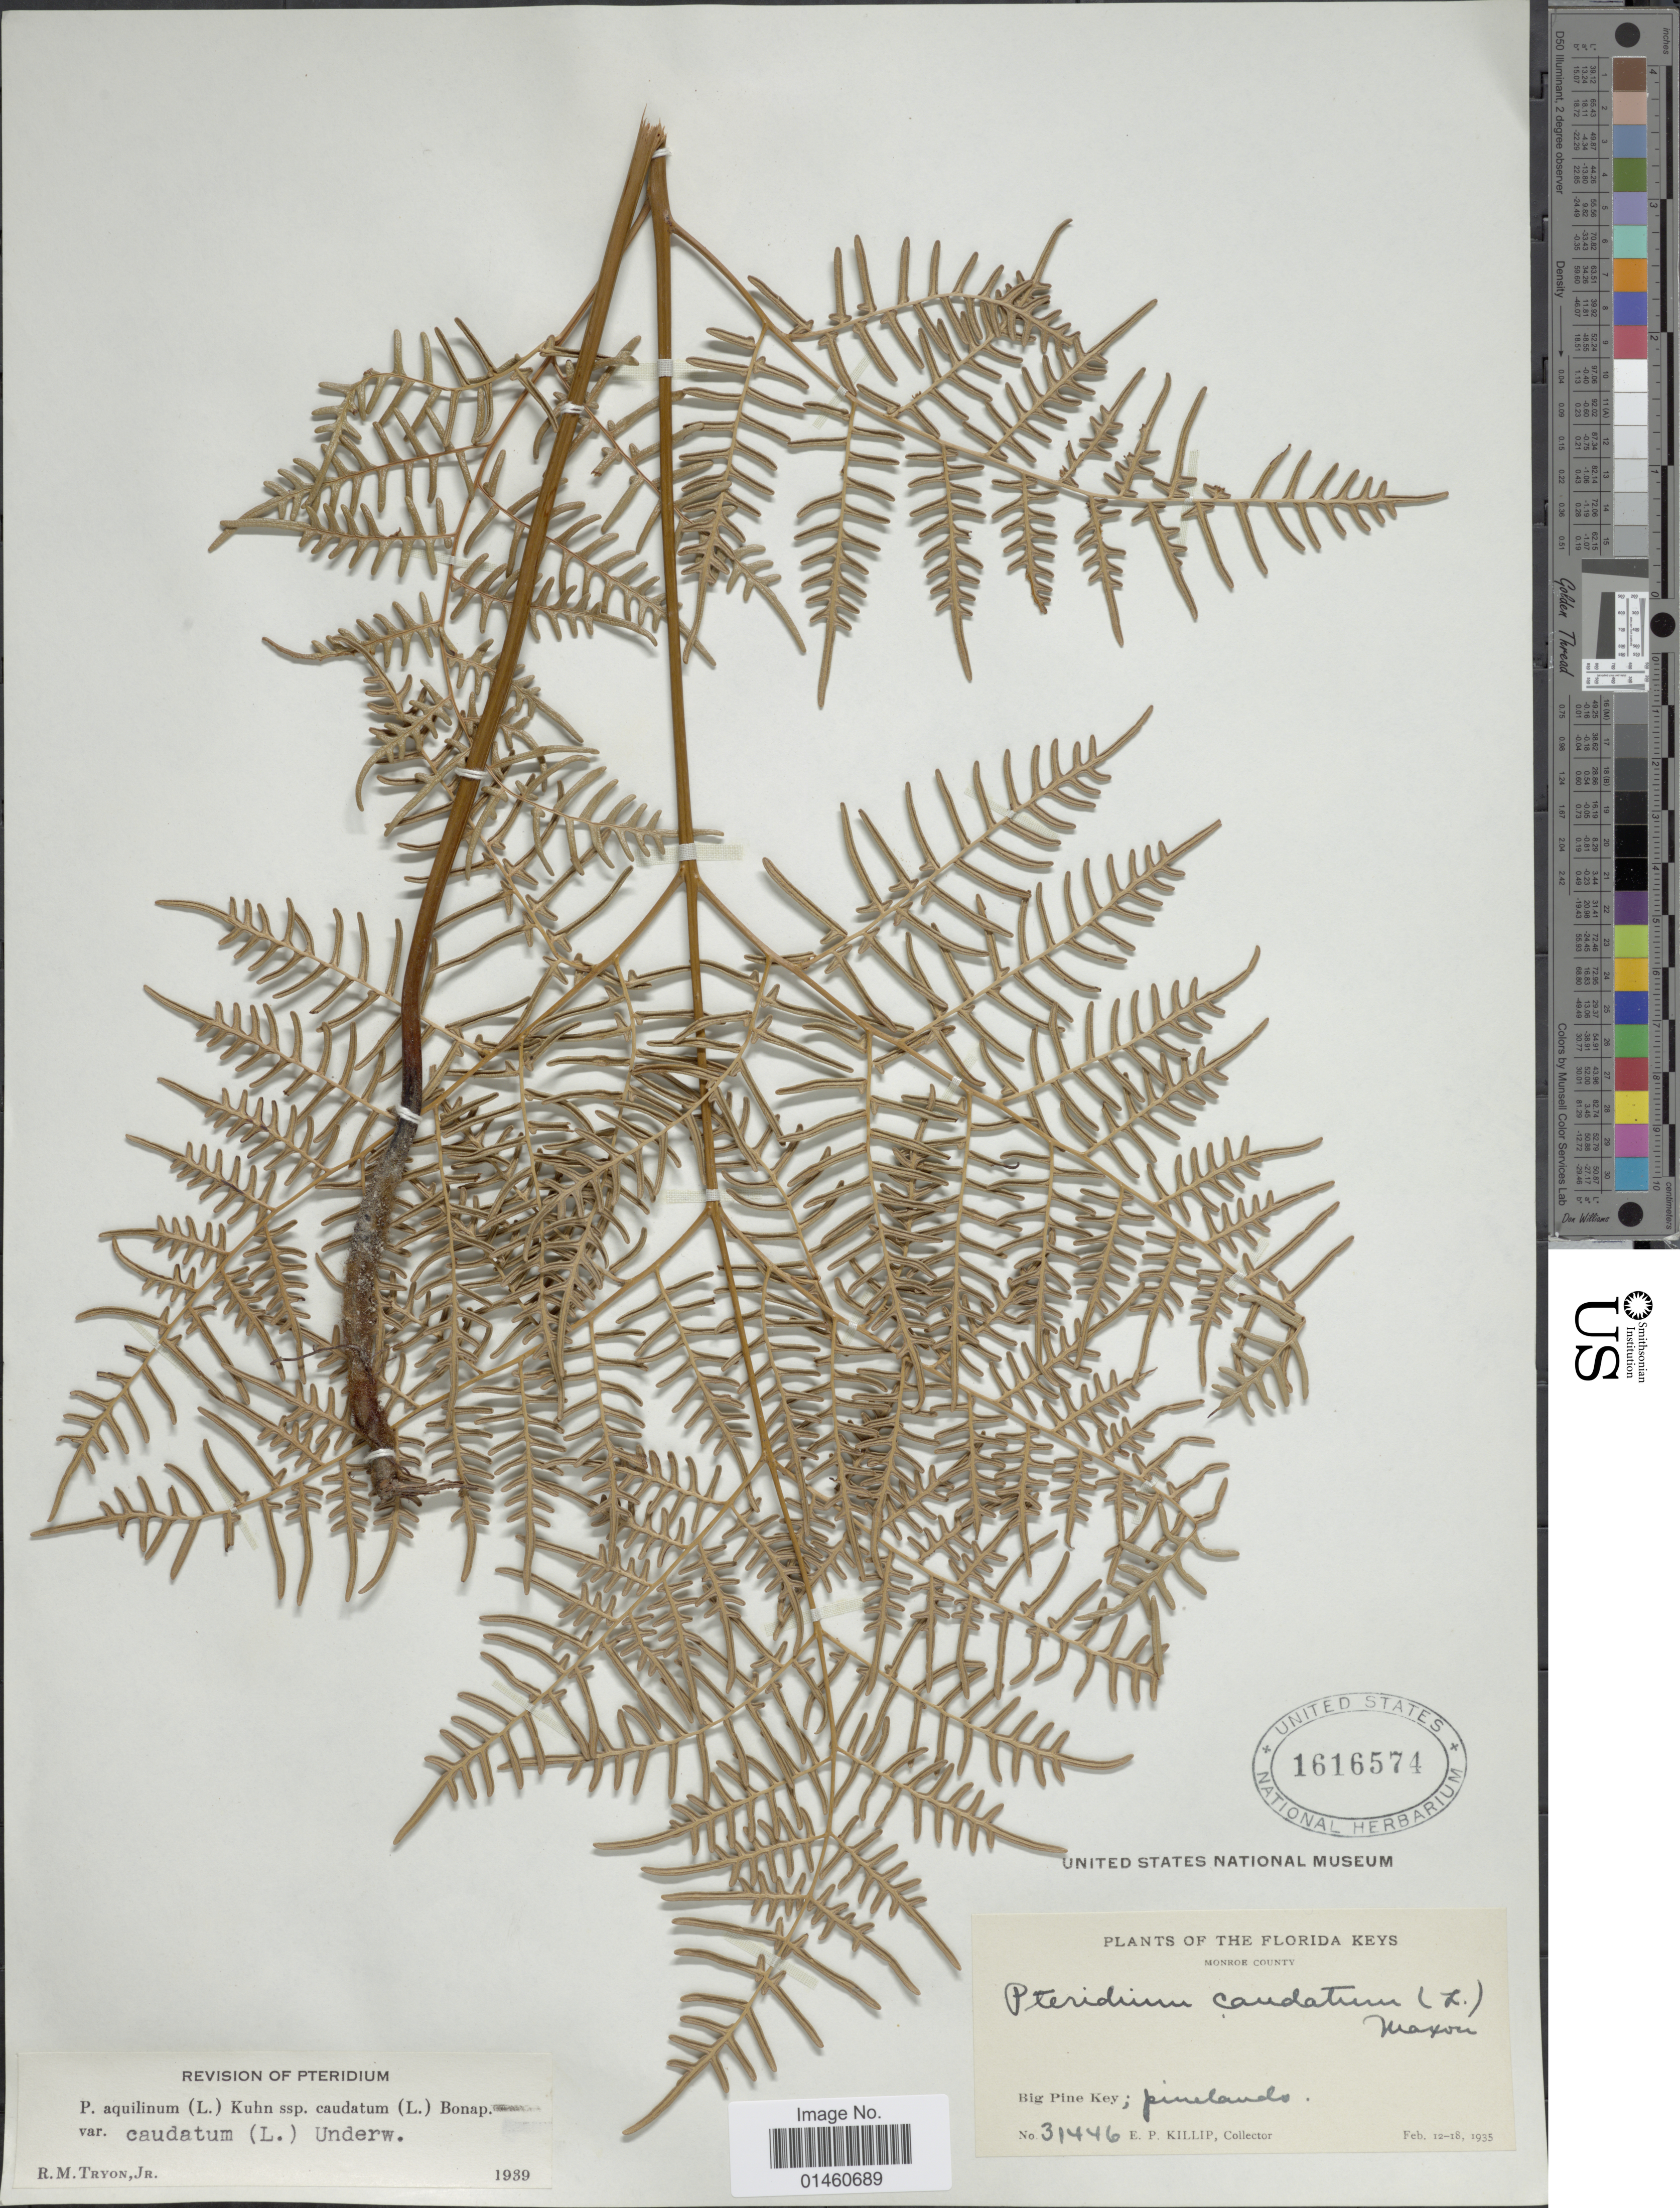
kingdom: Plantae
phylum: Tracheophyta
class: Polypodiopsida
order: Polypodiales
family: Dennstaedtiaceae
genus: Pteridium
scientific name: Pteridium caudatum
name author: (L.) Maxon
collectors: E. P. Killip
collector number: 31446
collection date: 1935-02-12/1935-02-18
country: United States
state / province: Florida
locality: Florida Keys, Monroe County, Big Pine Key; pinelands.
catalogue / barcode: US 1616574